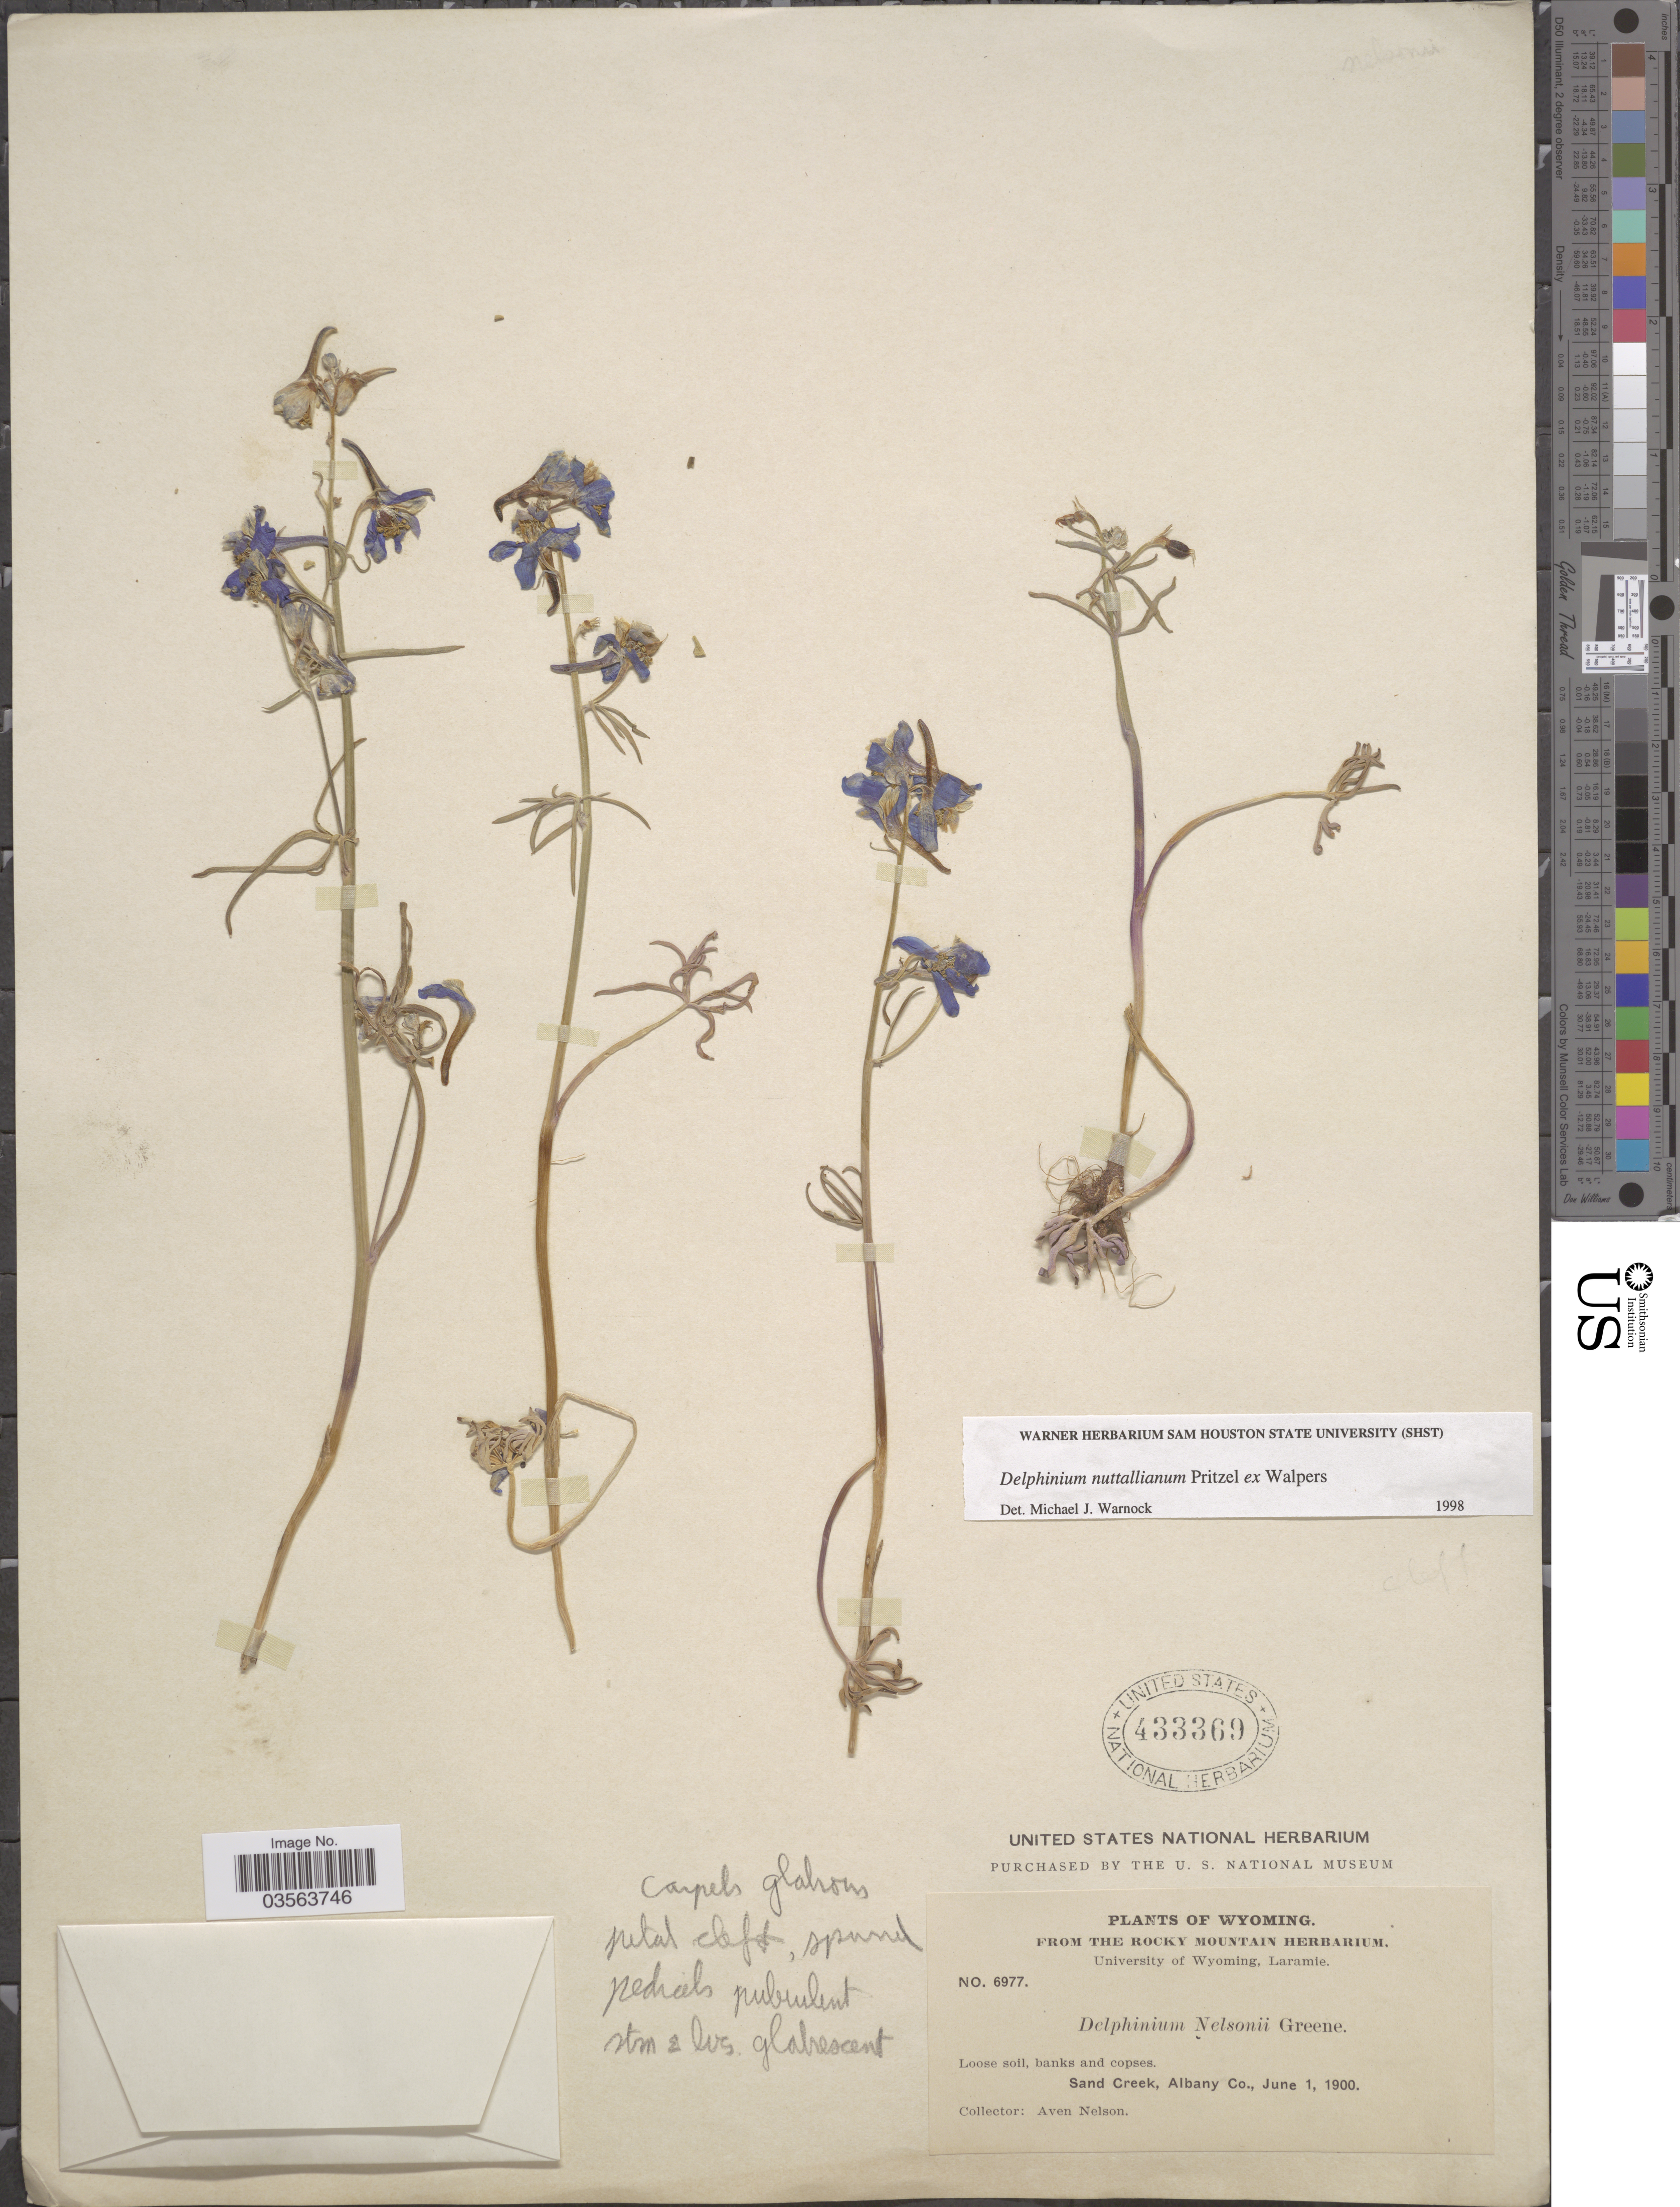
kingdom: Plantae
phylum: Tracheophyta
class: Magnoliopsida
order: Ranunculales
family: Ranunculaceae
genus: Delphinium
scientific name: Delphinium nuttallianum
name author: E. Pritz. ex Walpers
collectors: A. Nelson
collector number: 6977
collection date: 1900-06-01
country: United States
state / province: Wyoming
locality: Loose soil, banks and copses. Sand Creek, Albany Co.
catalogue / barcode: US 433369